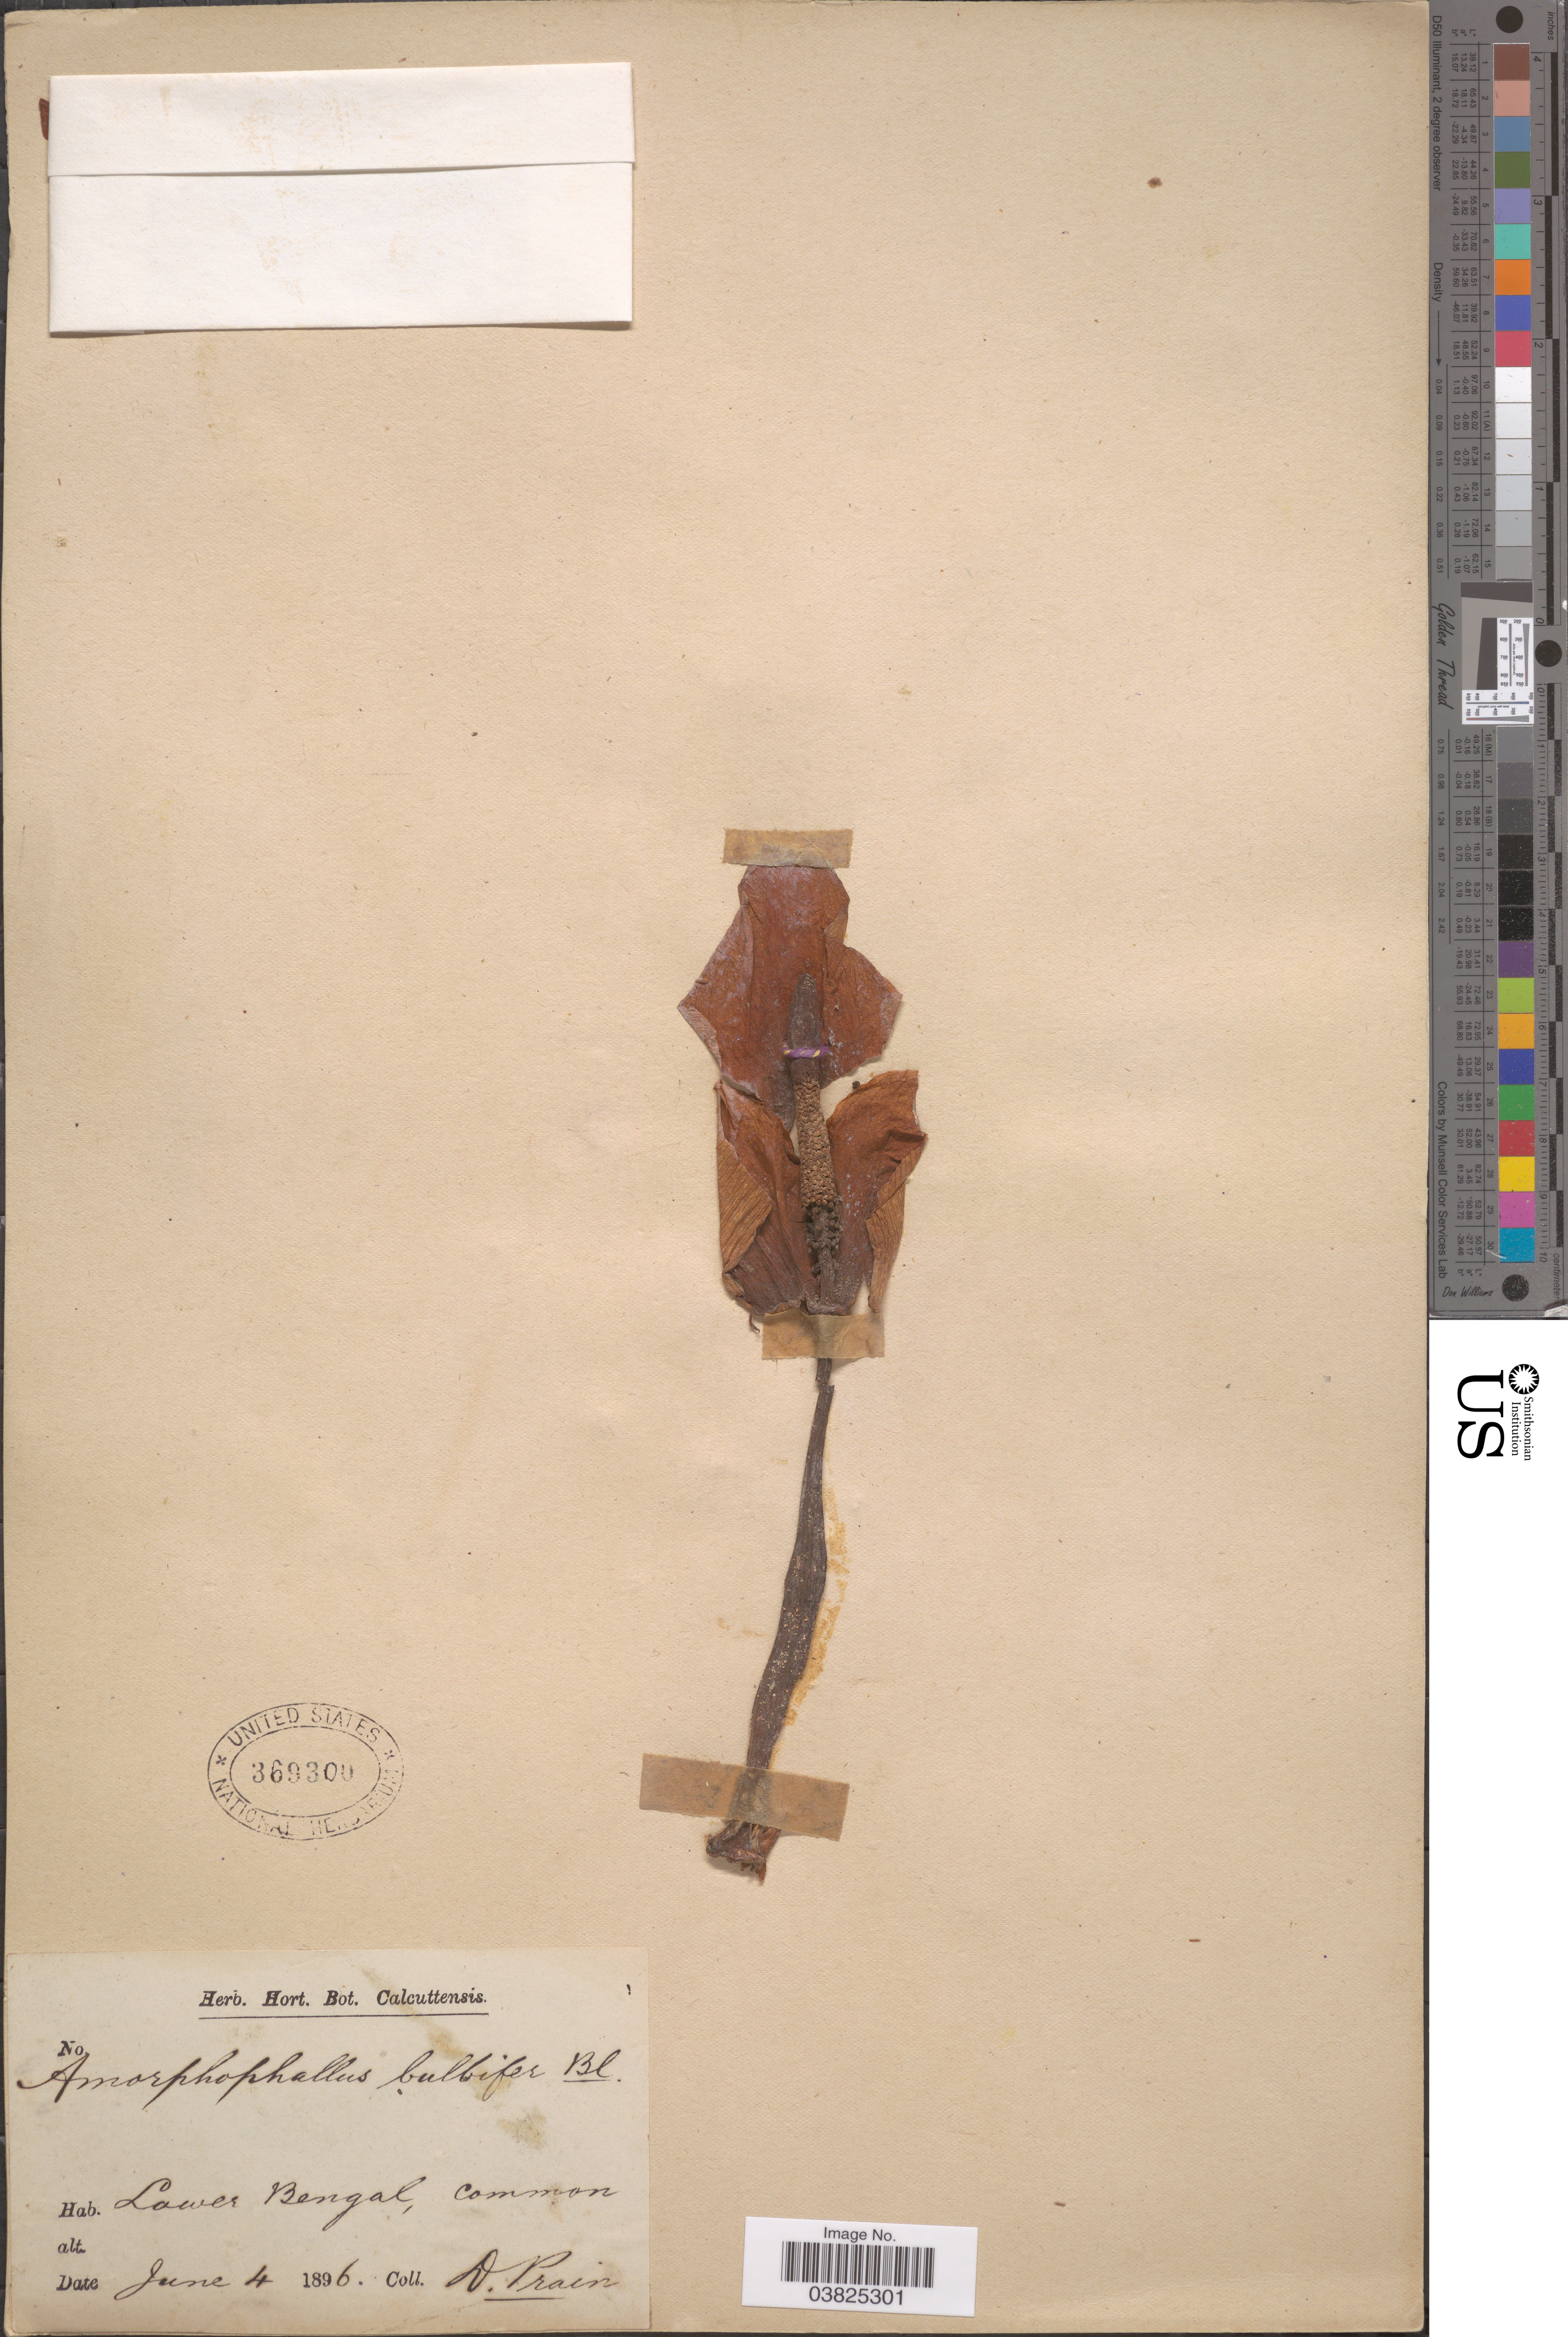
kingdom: Plantae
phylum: Tracheophyta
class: Liliopsida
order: Alismatales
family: Araceae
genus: Amorphophallus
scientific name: Amorphophallus bulbifer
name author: (Roxb.) Blume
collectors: D. Prain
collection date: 1896-06-04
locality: Lower Bengal.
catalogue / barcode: US 369300